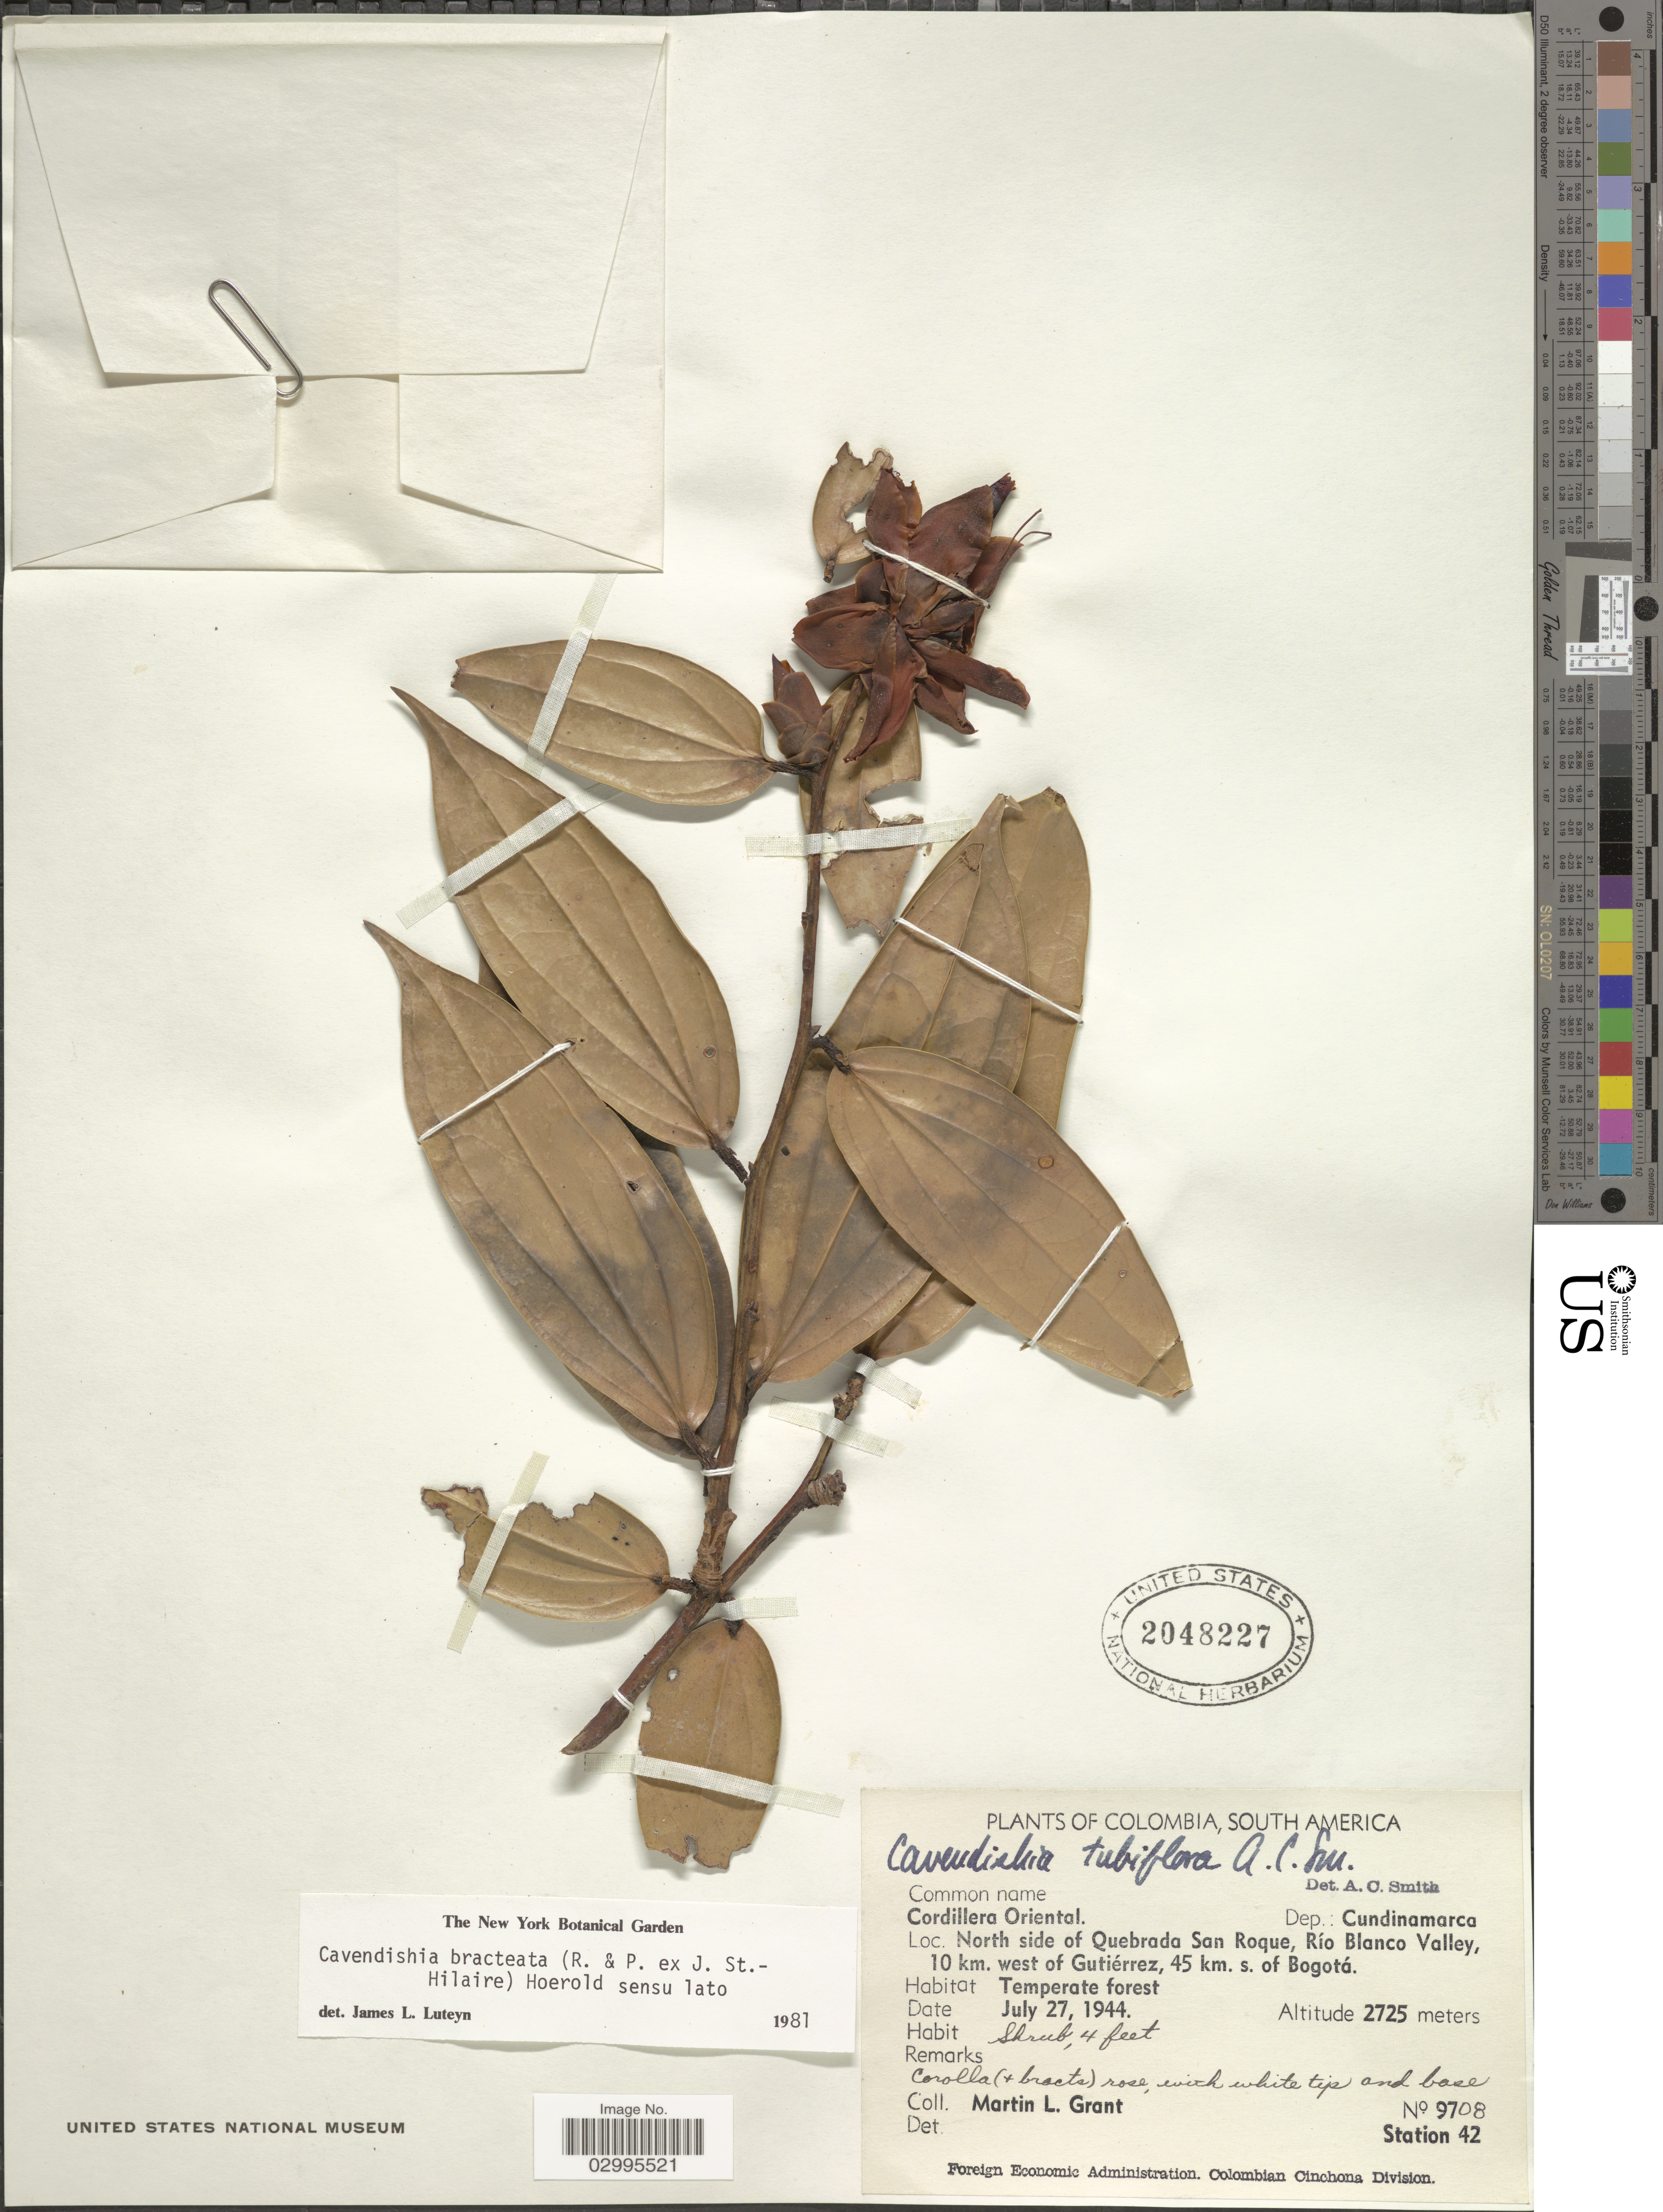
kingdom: Plantae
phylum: Tracheophyta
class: Magnoliopsida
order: Ericales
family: Ericaceae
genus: Cavendishia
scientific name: Cavendishia bracteata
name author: (Ruiz & Pav. ex J. St.-Hil.) Hoerold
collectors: M. L. Grant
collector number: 9708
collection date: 1944-07-27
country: Colombia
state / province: Cundinamarca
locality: Cordillera Oriental. Dep.: Cundinamarca. North side of Quebrada San Roque, Río Blanco Valley, 10 km. west of Guitiérrez, 45 km. s. of Bogotá.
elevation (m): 2725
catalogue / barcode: US 2048227